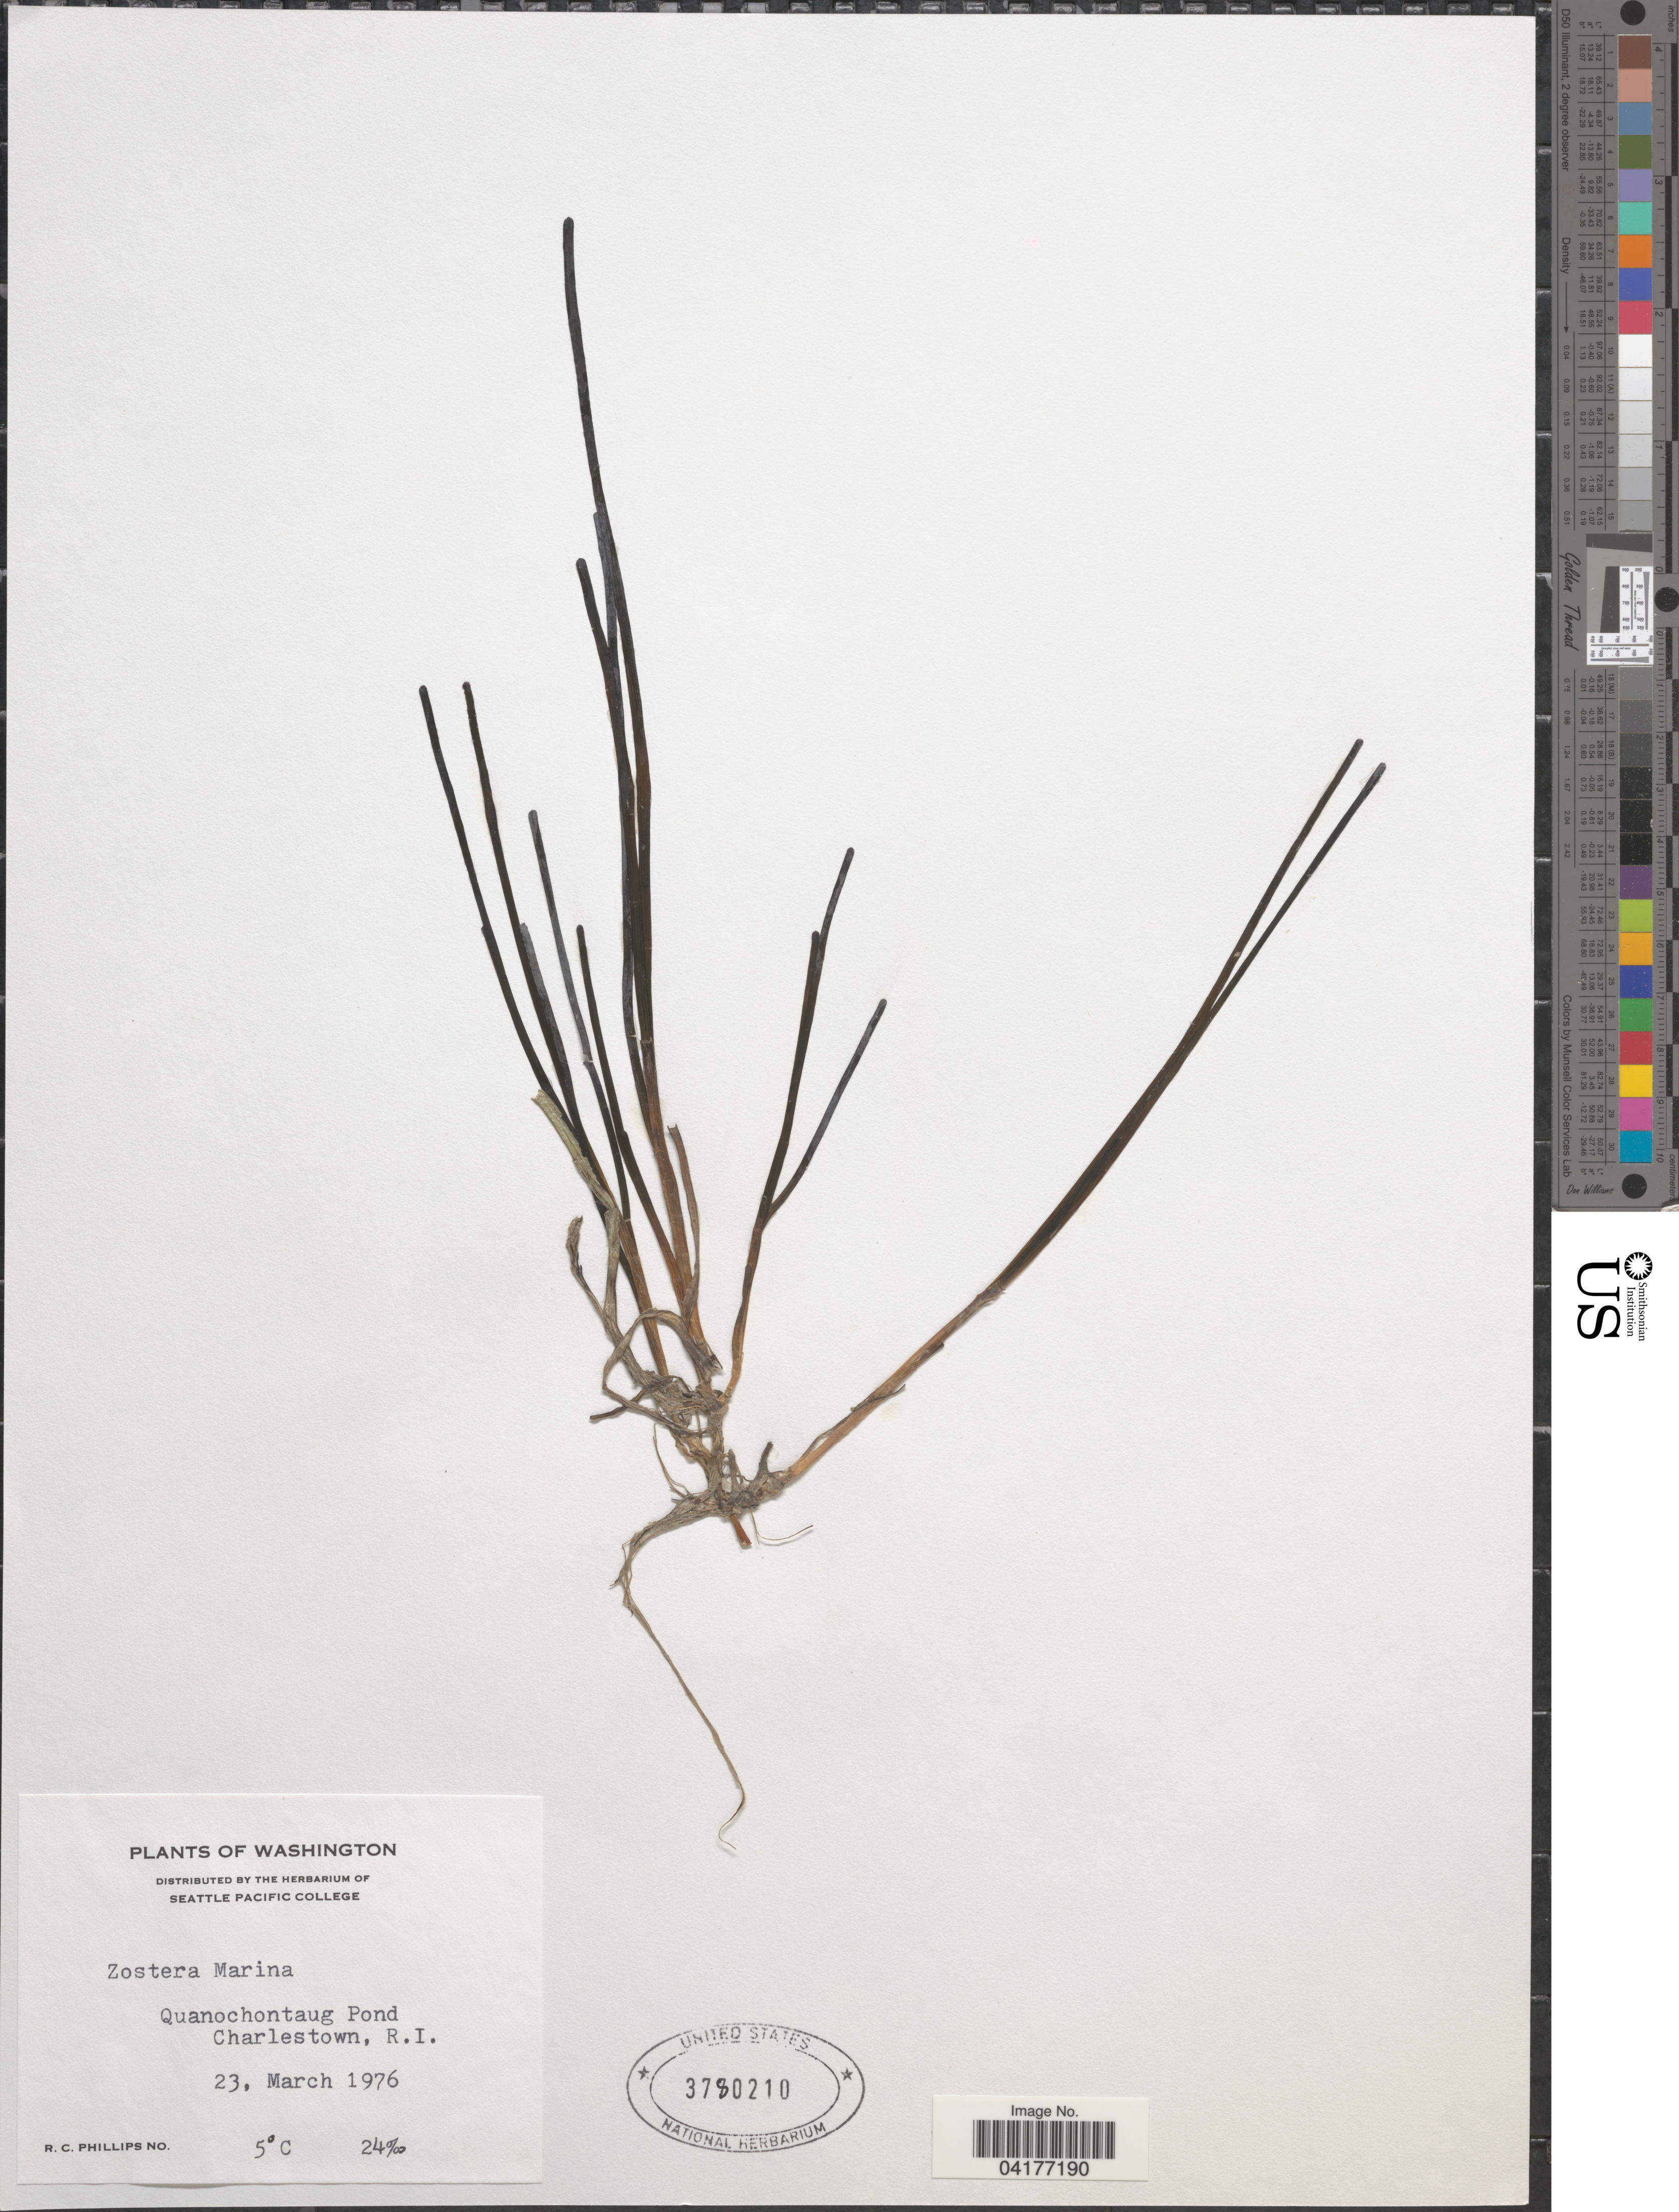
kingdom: Plantae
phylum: Tracheophyta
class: Liliopsida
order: Alismatales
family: Zosteraceae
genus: Zostera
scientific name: Zostera marina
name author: L.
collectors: R. C. Phillips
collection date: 1976-03-23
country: United States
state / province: Rhode Island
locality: Quanochontaug Pond, Charlestown.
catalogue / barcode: US 3780210